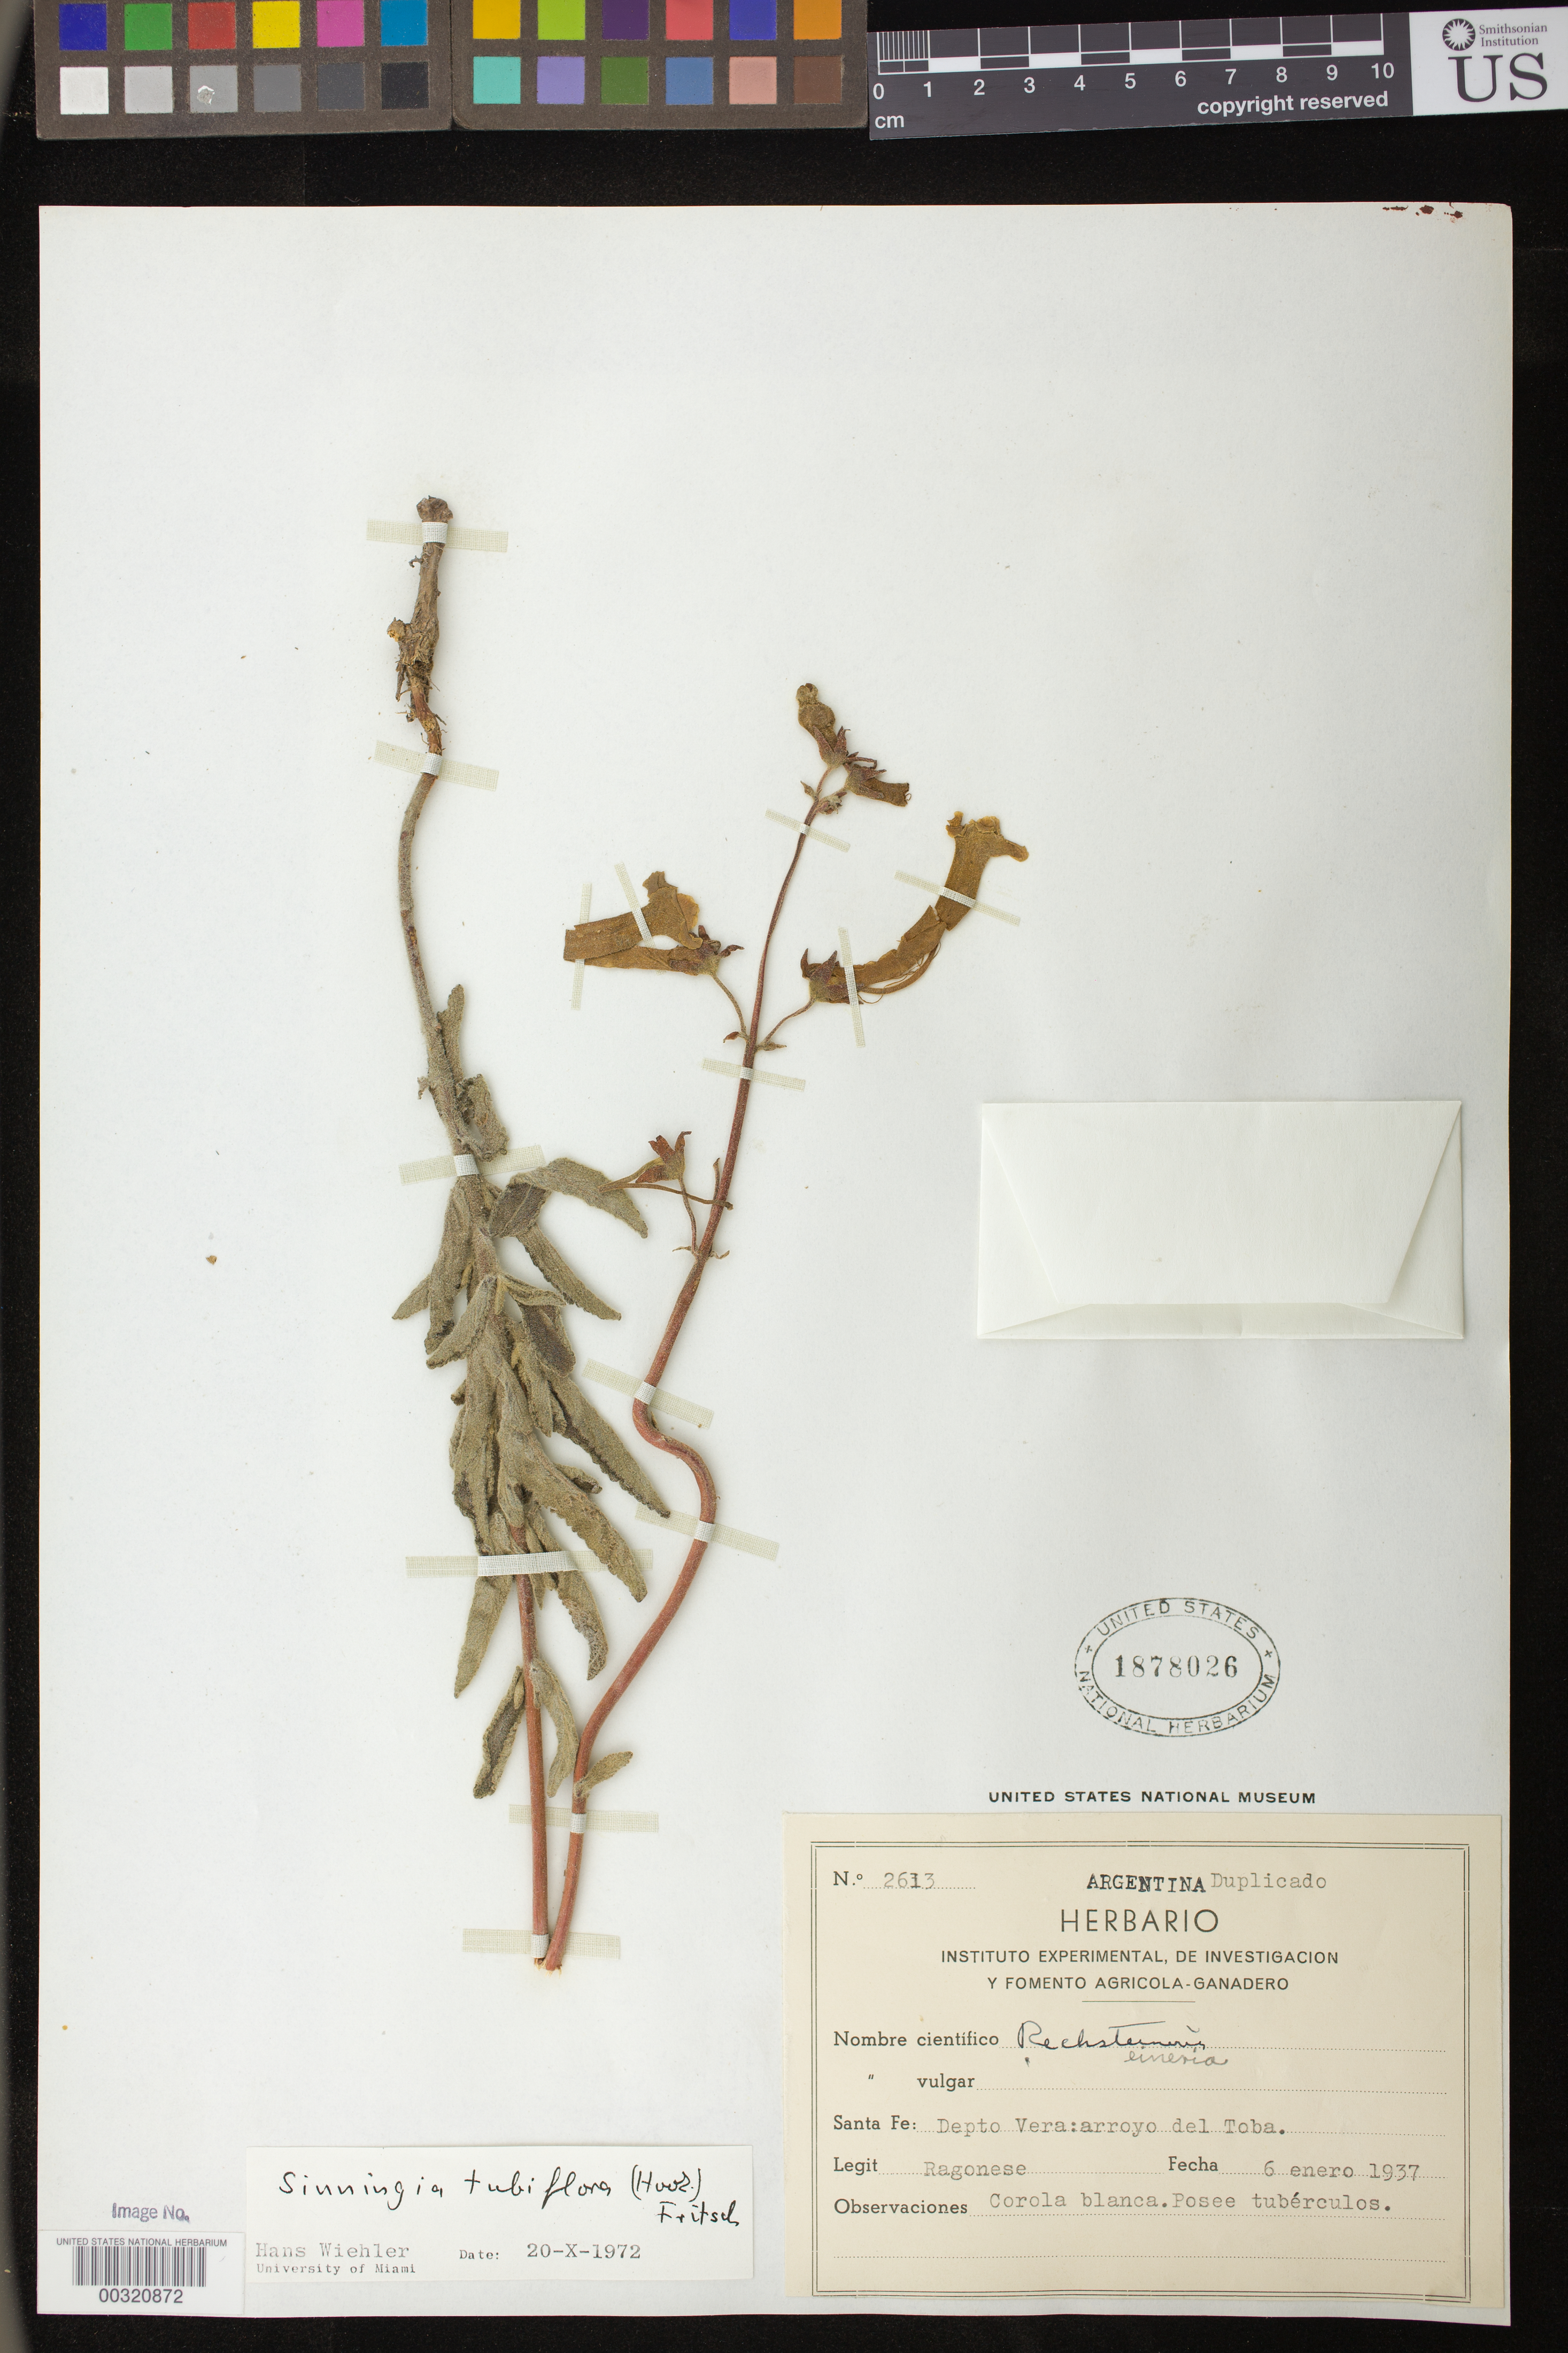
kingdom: Plantae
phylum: Tracheophyta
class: Magnoliopsida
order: Lamiales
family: Gesneriaceae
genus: Sinningia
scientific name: Sinningia tubiflora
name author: (Hook.) Fritsch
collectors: A. Ragonese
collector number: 2613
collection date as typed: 06 Jan 1937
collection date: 1937-01-06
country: Argentina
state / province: Santa Fe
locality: Dept. Vera, Arroyo del Toba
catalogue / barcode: US 1878026